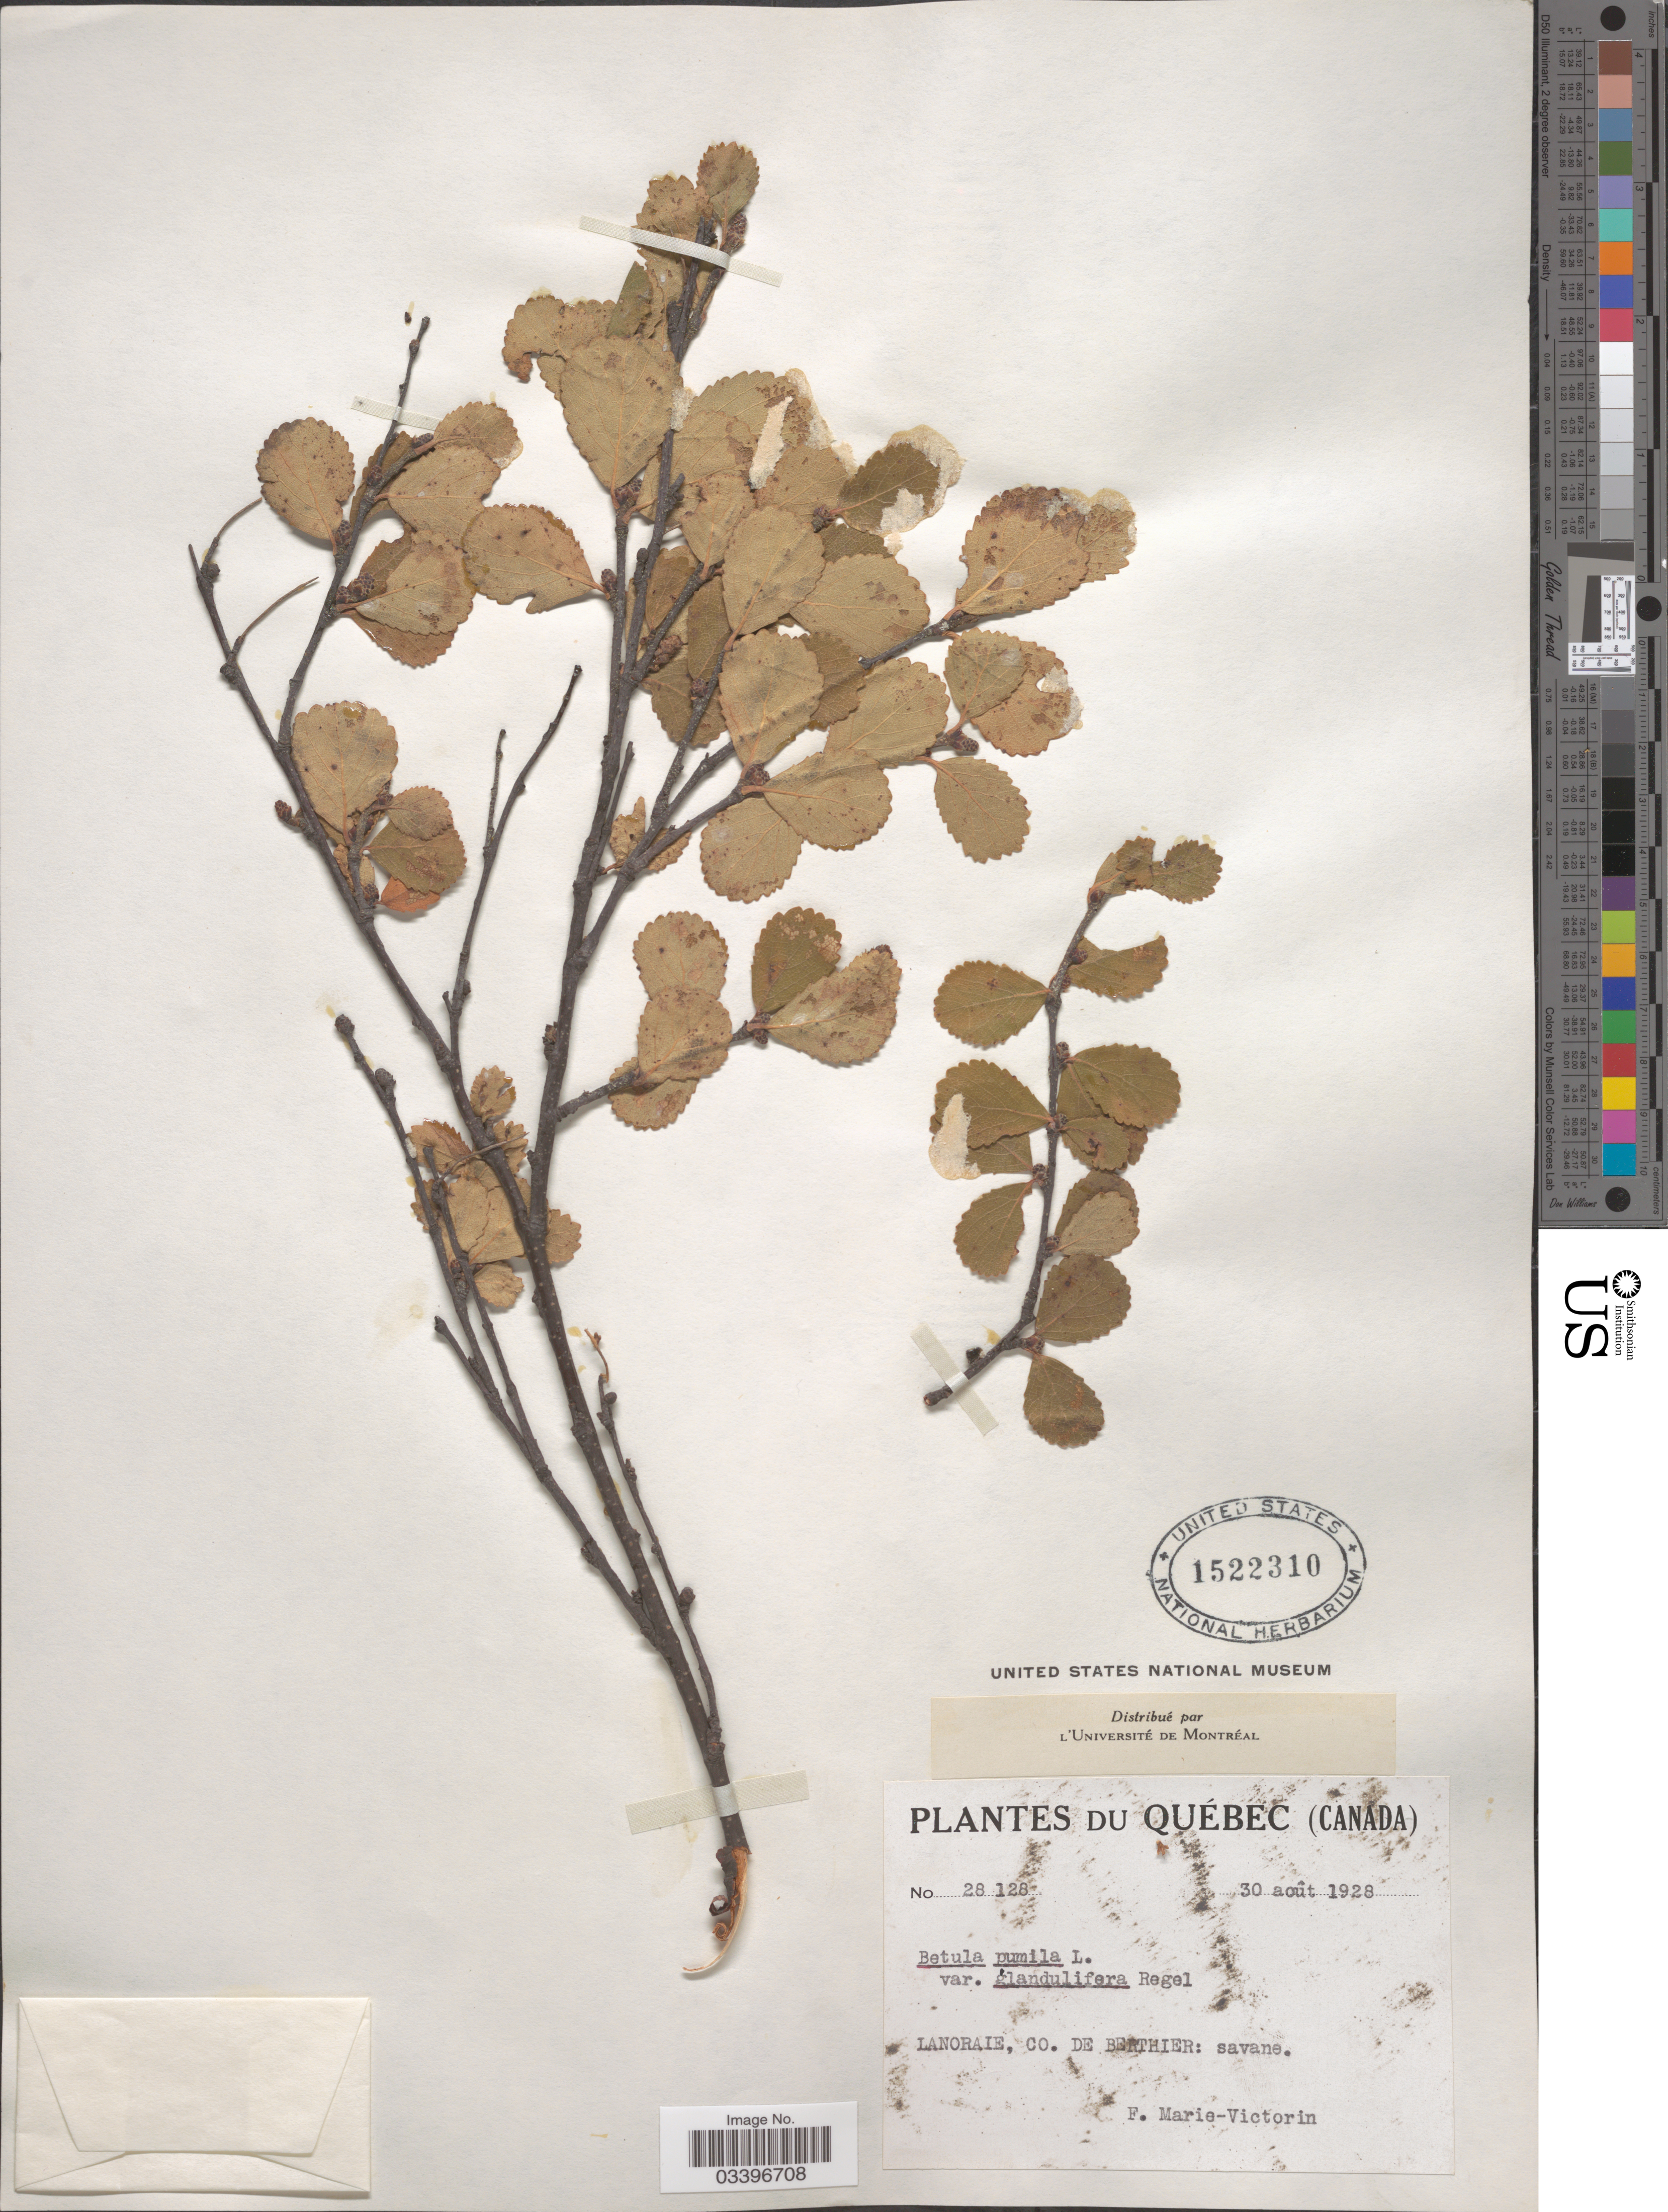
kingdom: Plantae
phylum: Tracheophyta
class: Magnoliopsida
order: Fagales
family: Betulaceae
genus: Betula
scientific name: Betula pumila var. glandulifera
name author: Regel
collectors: F. Marie-Victorin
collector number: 28128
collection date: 1928-08-30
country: Canada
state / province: Quebec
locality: Lanoraie, Co. De Berthier: savane.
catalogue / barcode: US 1522310